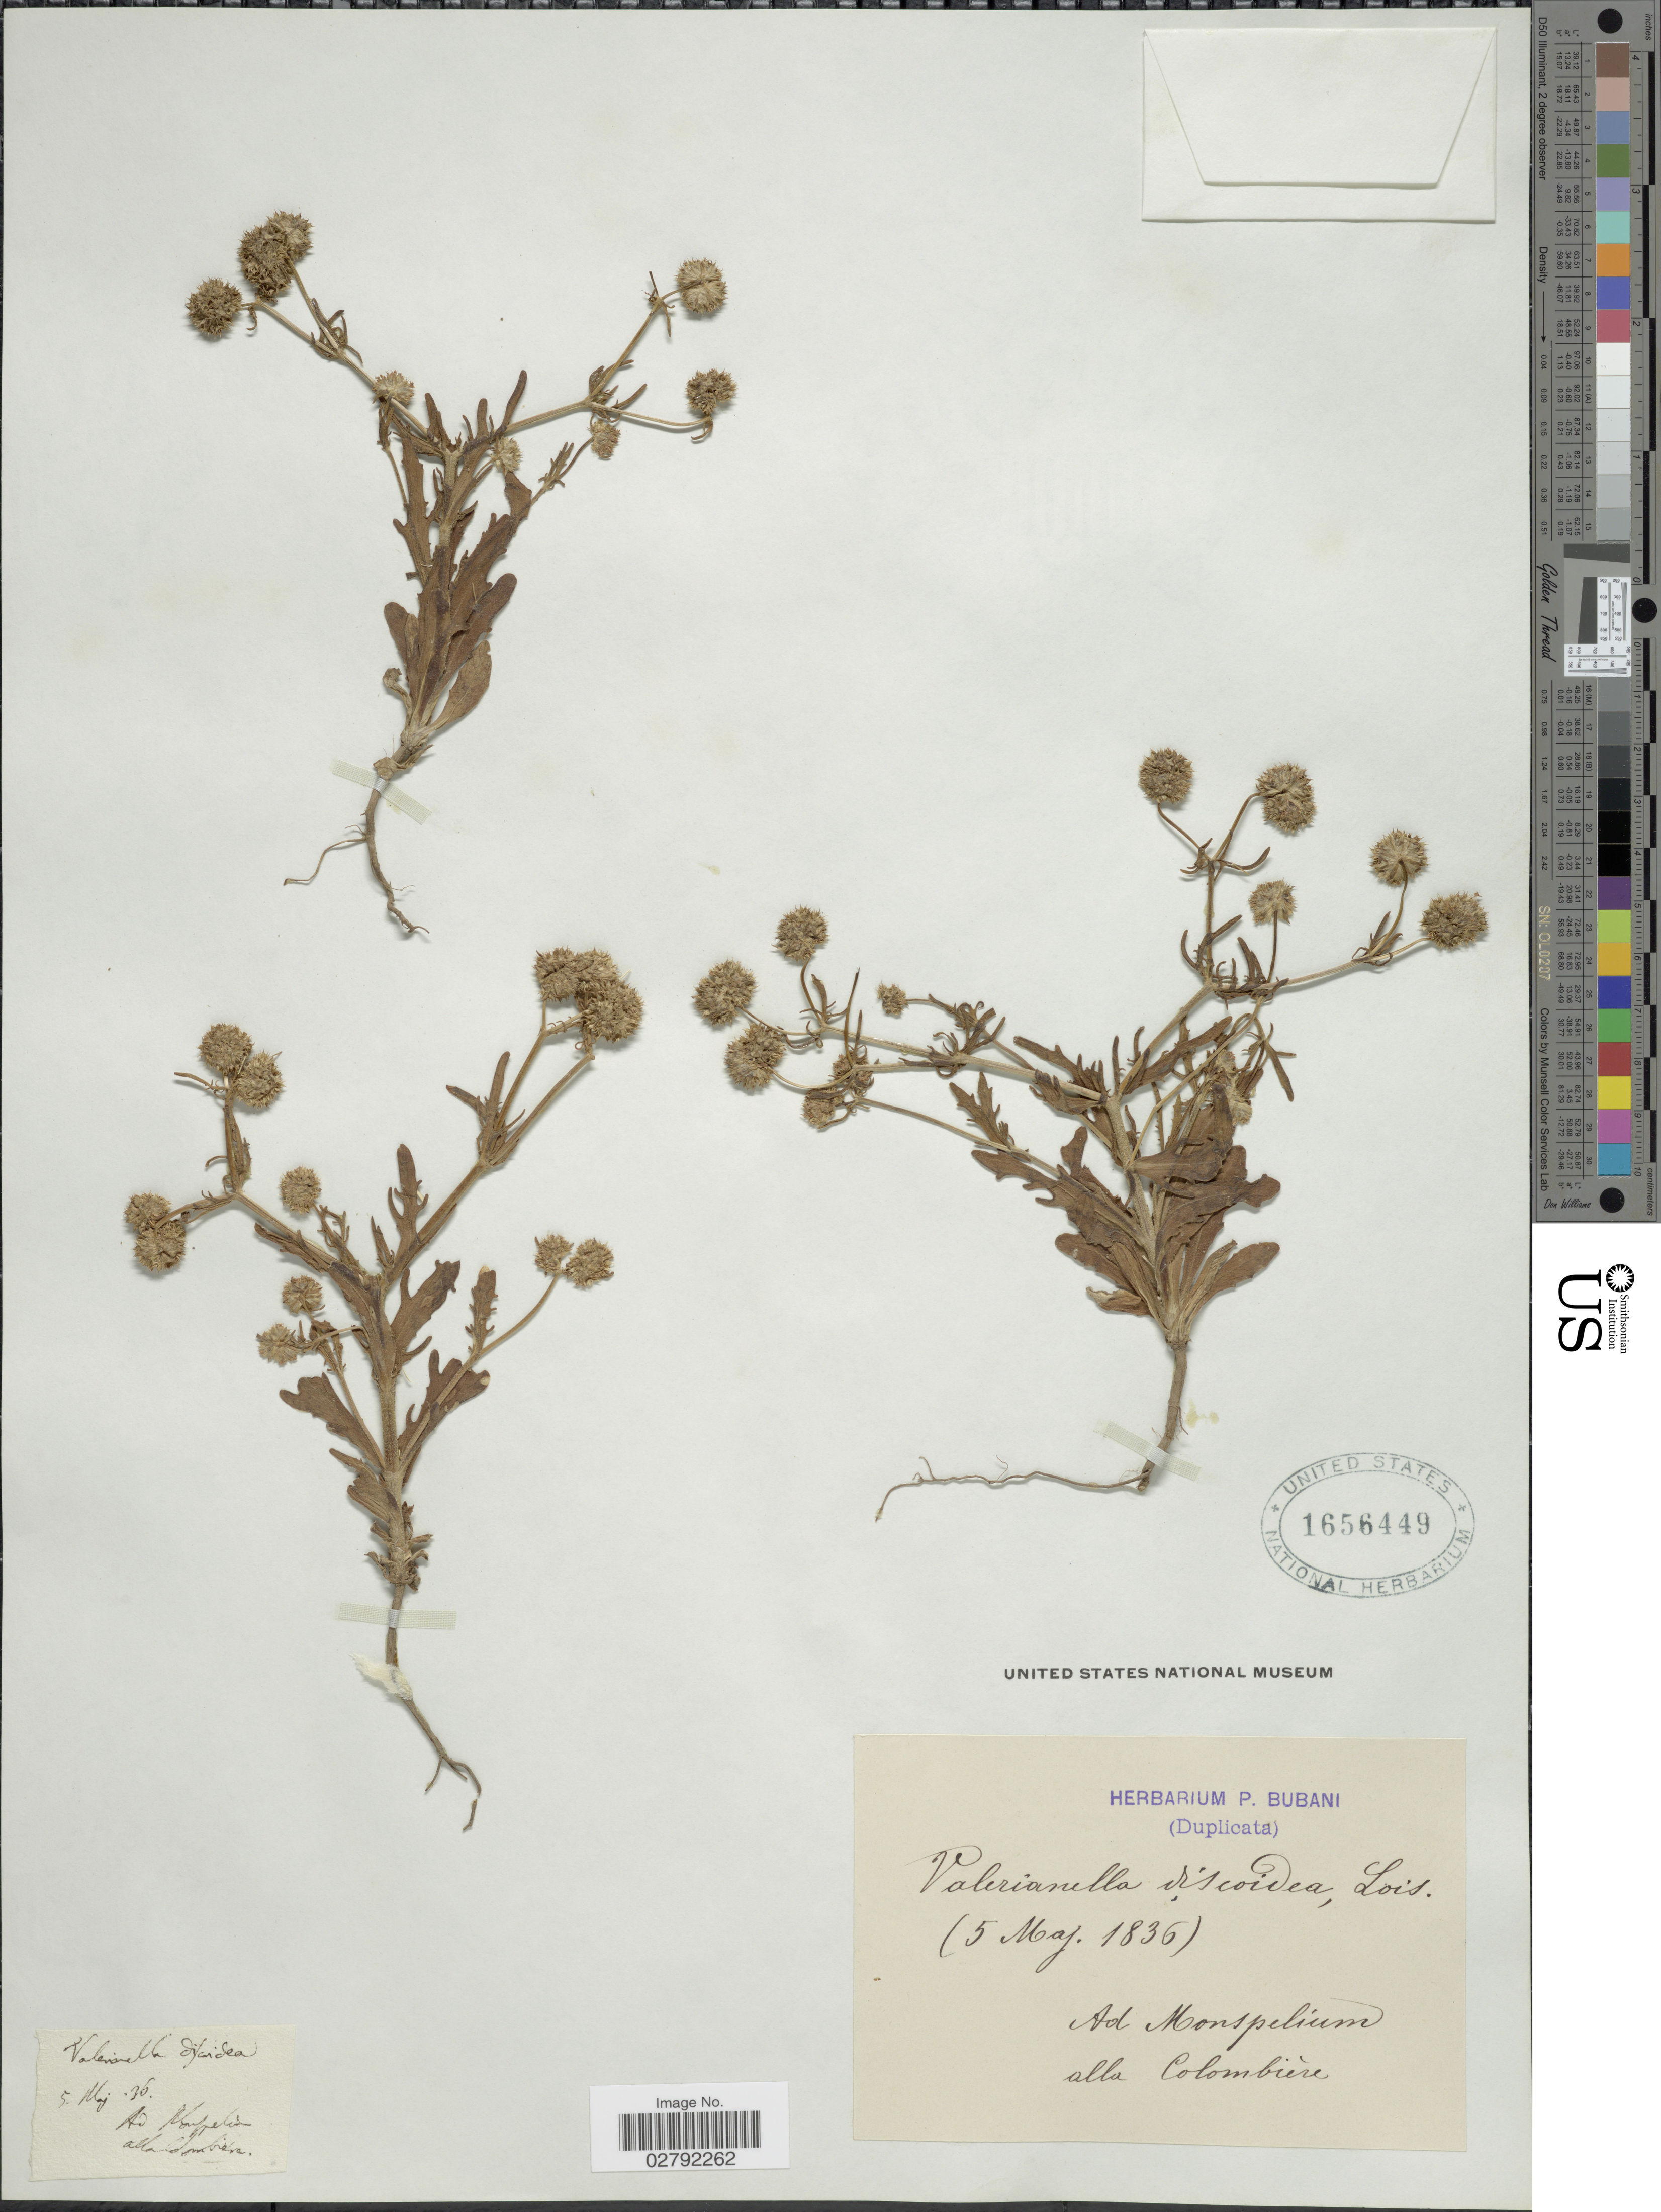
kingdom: Plantae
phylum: Tracheophyta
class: Magnoliopsida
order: Dipsacales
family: Caprifoliaceae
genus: Valerianella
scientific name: Valerianella discoidea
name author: (L.) Loisel.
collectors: ex herb. P. Bubani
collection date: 1836-05-05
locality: Ad Monspelium alla Colombiére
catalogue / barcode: US 1656449